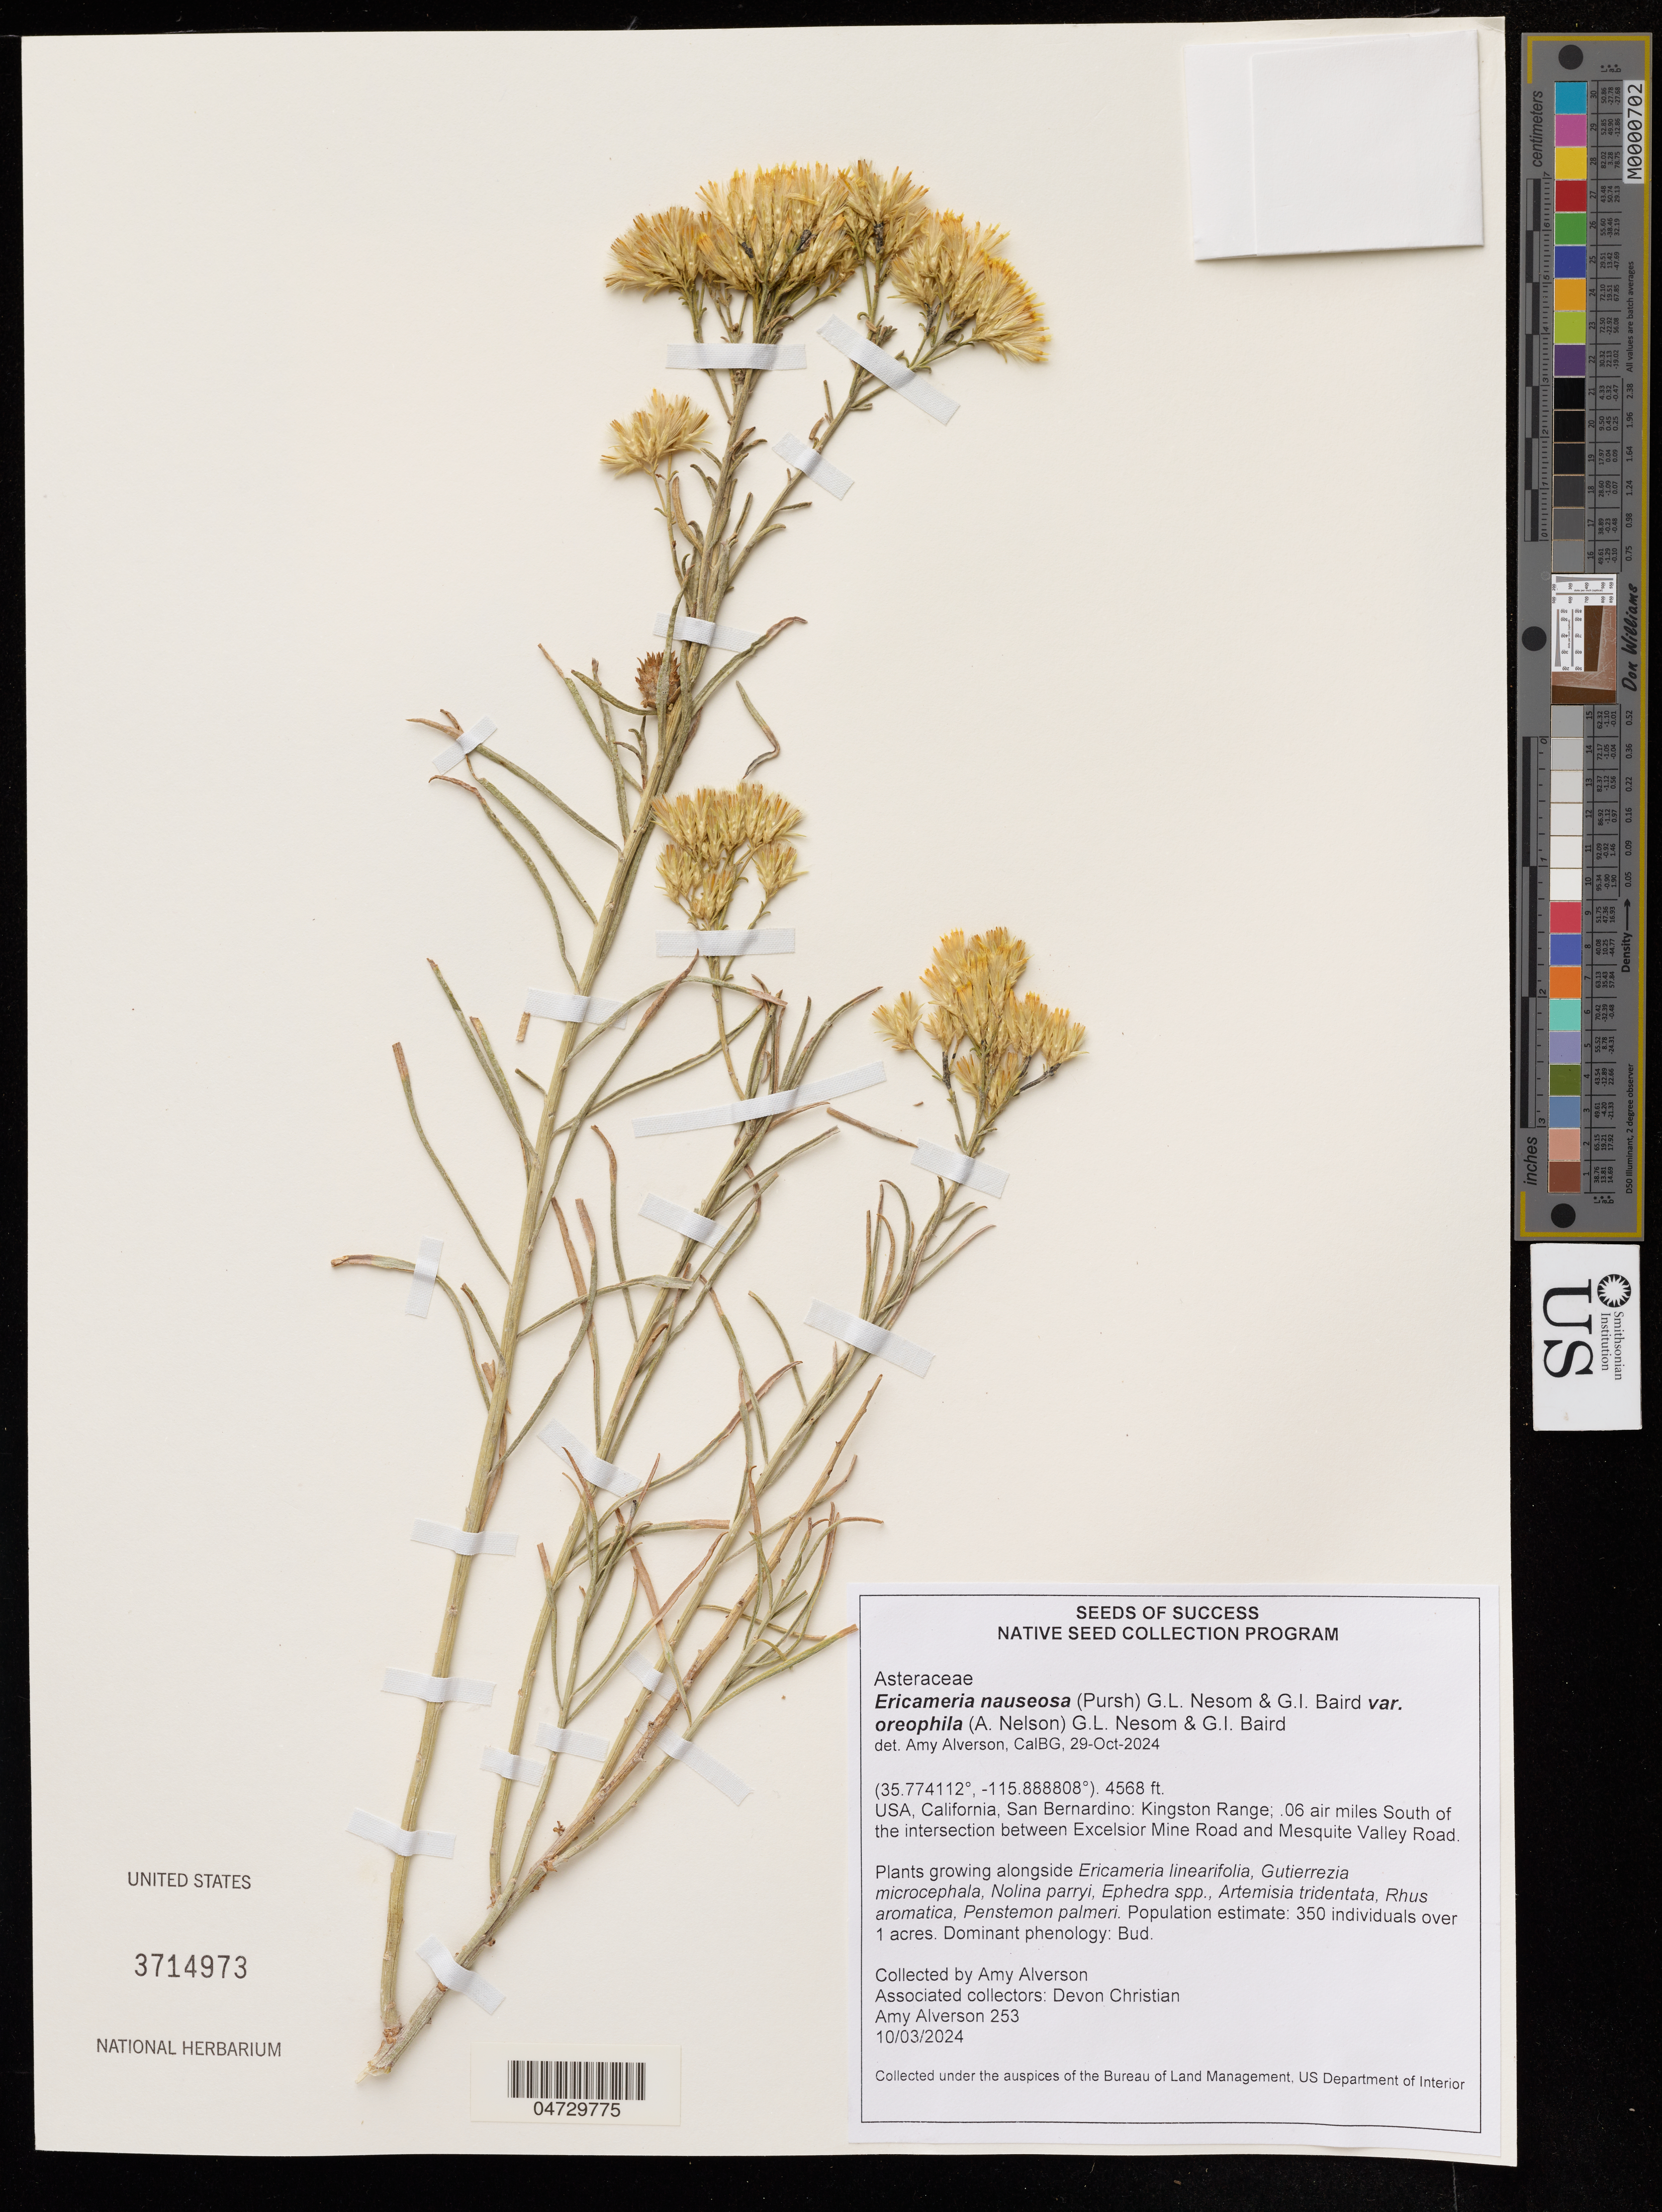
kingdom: Plantae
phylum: Tracheophyta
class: Magnoliopsida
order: Asterales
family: Asteraceae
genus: Ericameria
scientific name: Ericameria nauseosa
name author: (Pall. ex Pursh) G.L. Nesom & G.I. Baird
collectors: A. Alverson & D. Christian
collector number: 253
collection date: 2024-03-10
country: United States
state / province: California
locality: San Bernardino: Kingston Range; .06 air miles South of the intersection between Excelsior Mine Road and Mesquite Valley Road.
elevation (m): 1392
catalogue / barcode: US 3714973